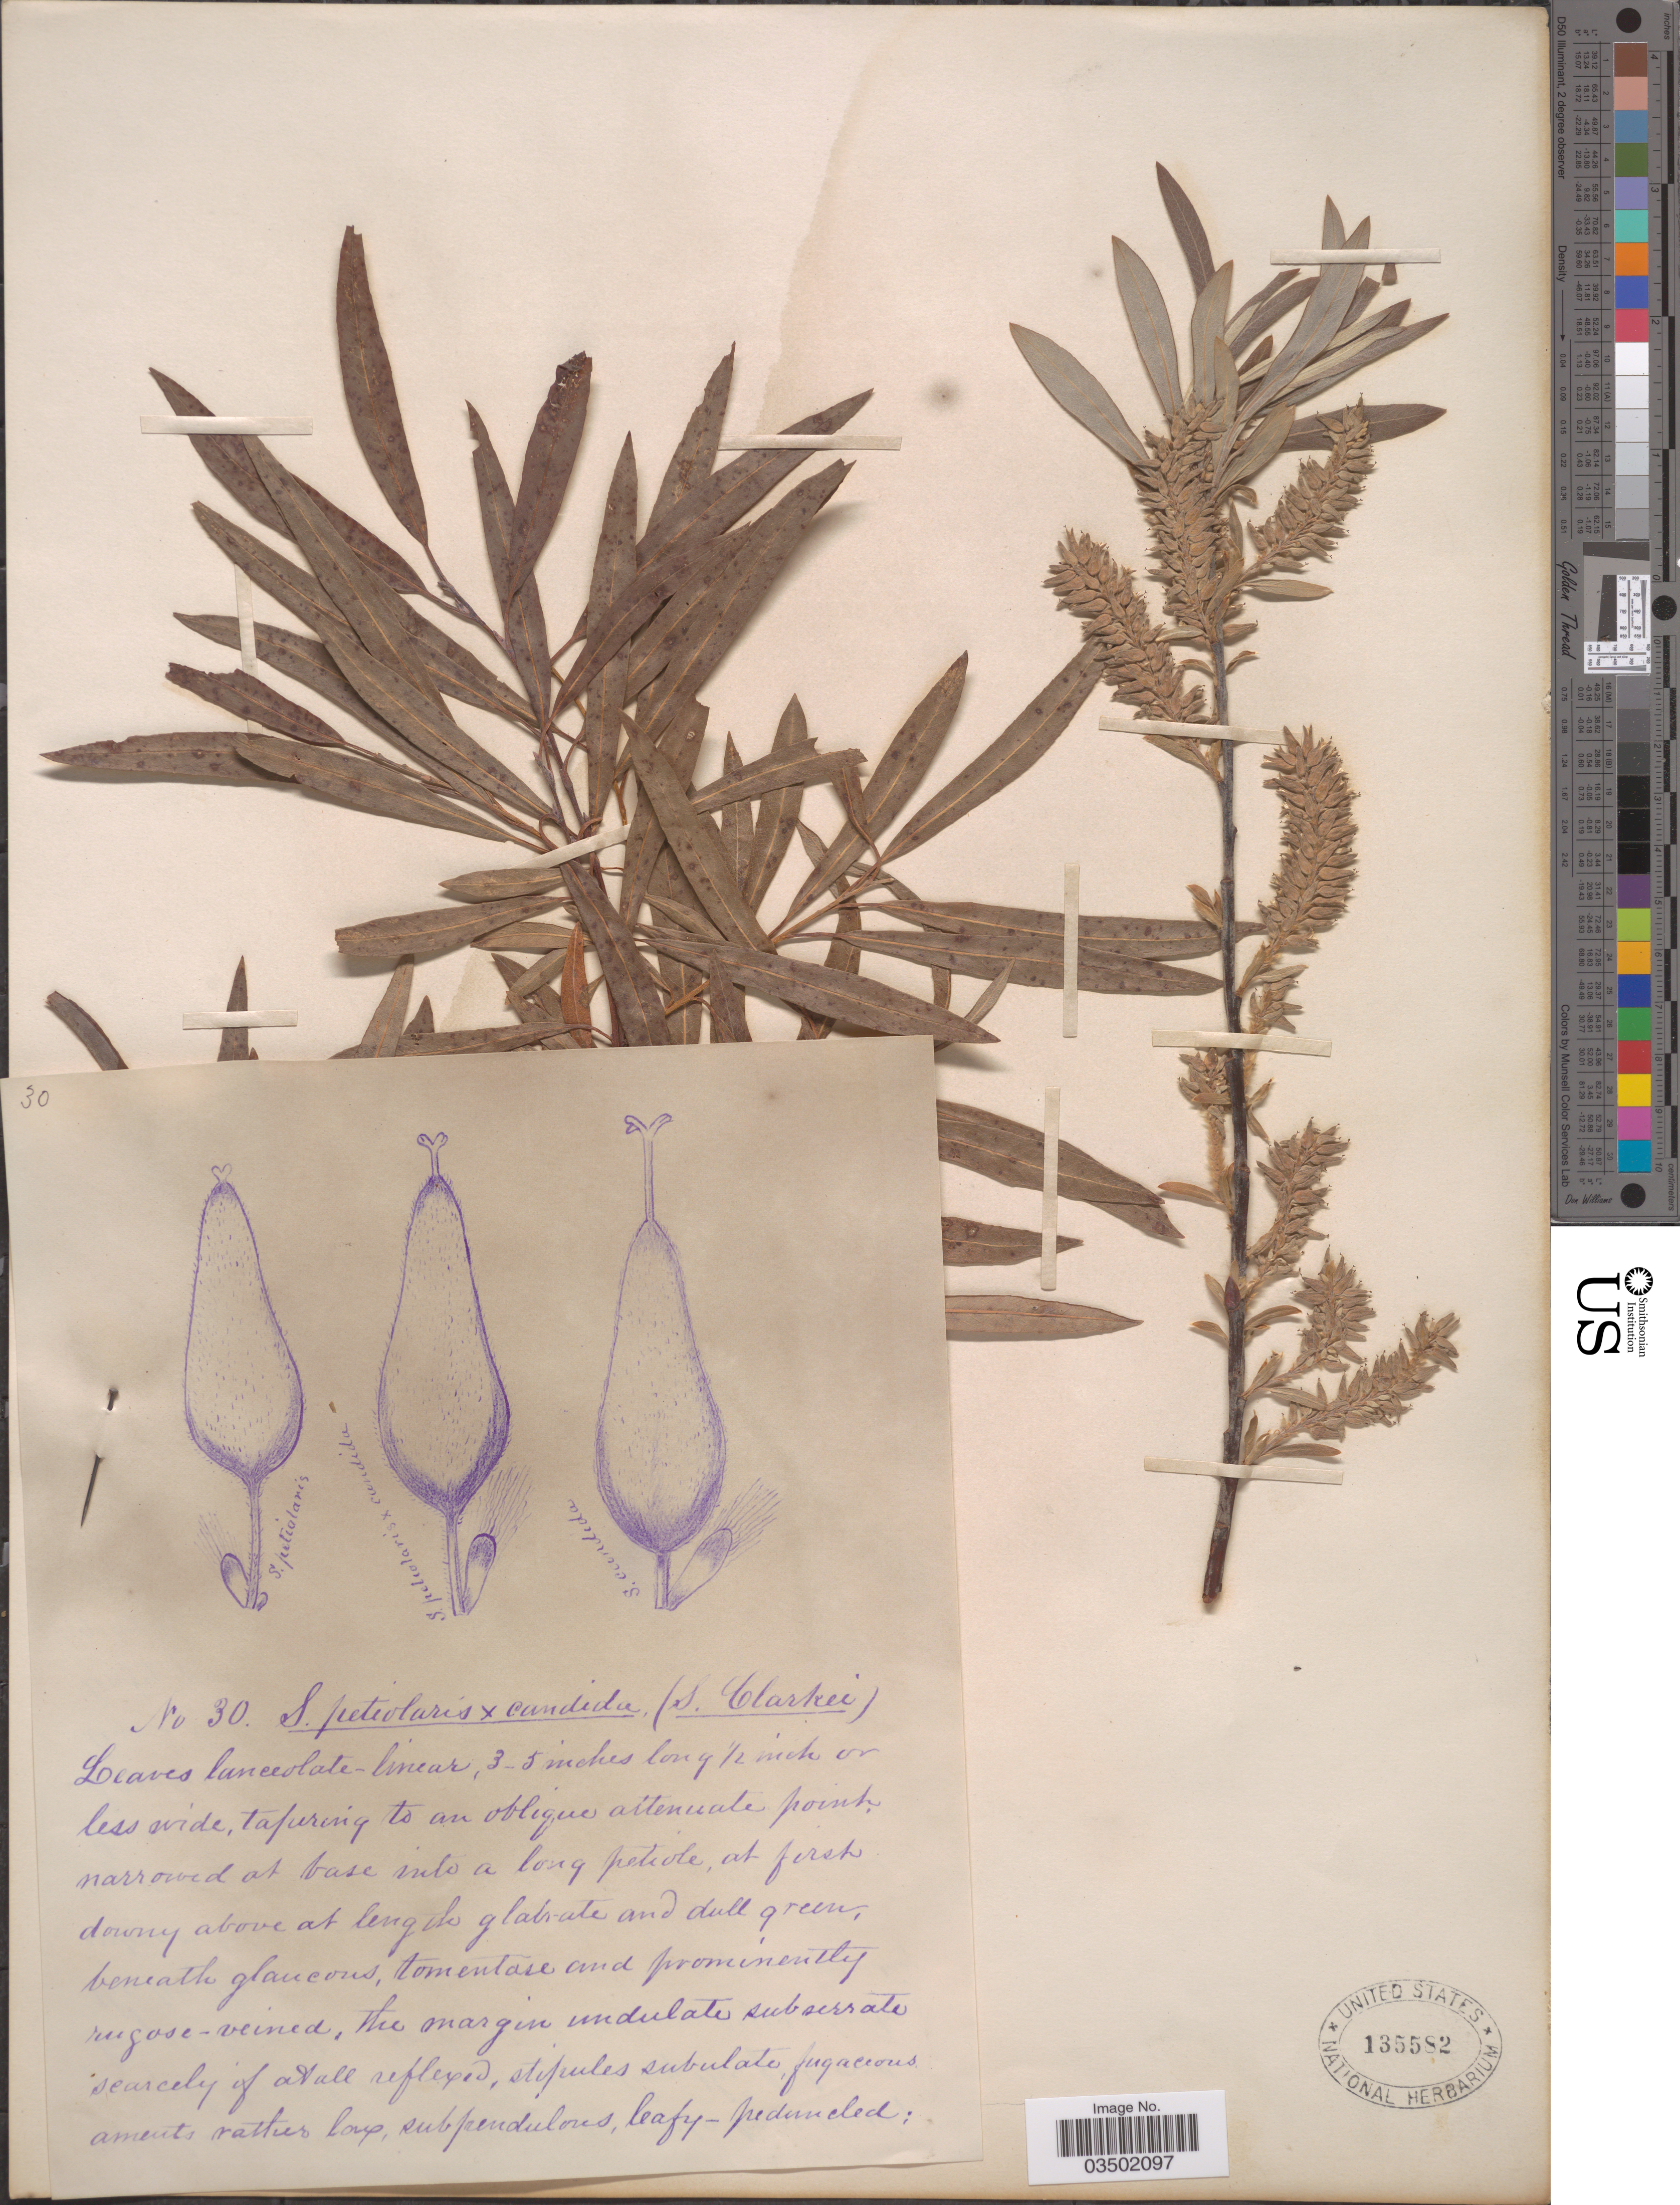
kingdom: Plantae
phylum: Tracheophyta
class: Magnoliopsida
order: Malpighiales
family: Salicaceae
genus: Salix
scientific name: Salix petiolaris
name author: Sm.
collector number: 30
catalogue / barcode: US 135582